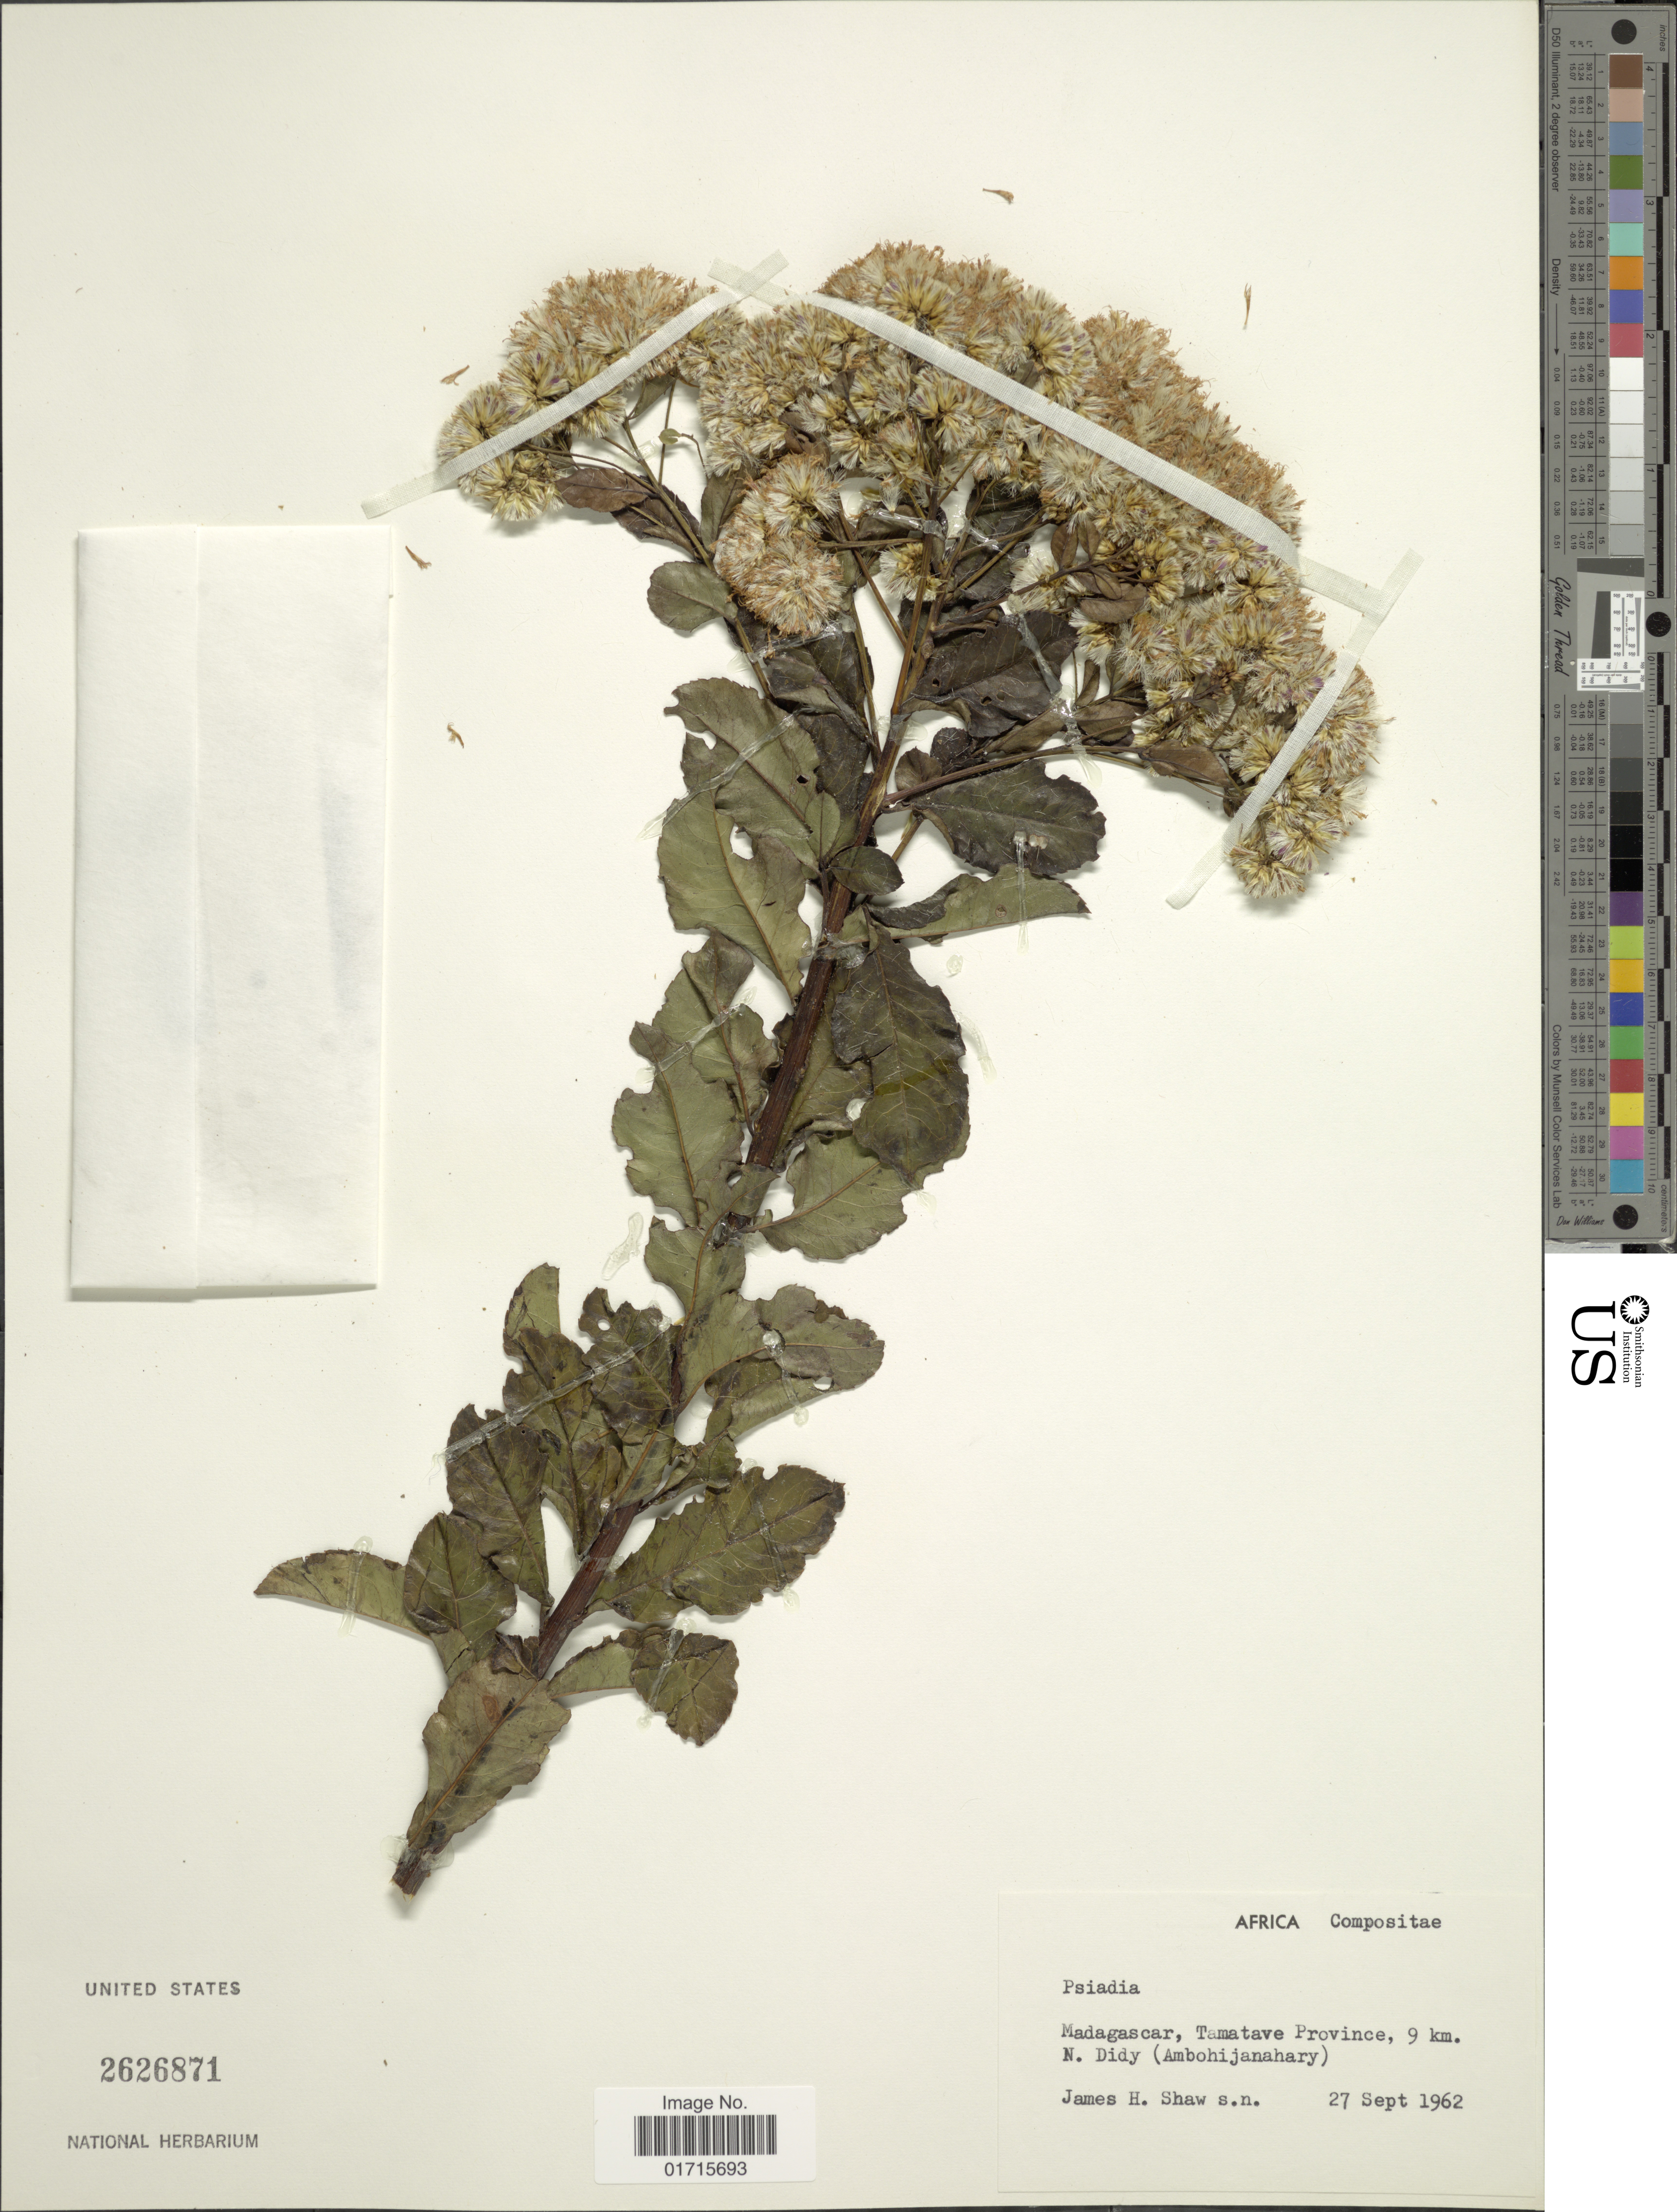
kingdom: Plantae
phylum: Tracheophyta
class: Magnoliopsida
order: Asterales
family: Asteraceae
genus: Psiadia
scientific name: Psiadia sp.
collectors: J. H. Shaw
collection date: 1962-09-27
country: Madagascar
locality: Madagascar, Tamatave Province, 9 k. N. Didy (Ambohijanahary)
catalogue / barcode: US 2626871